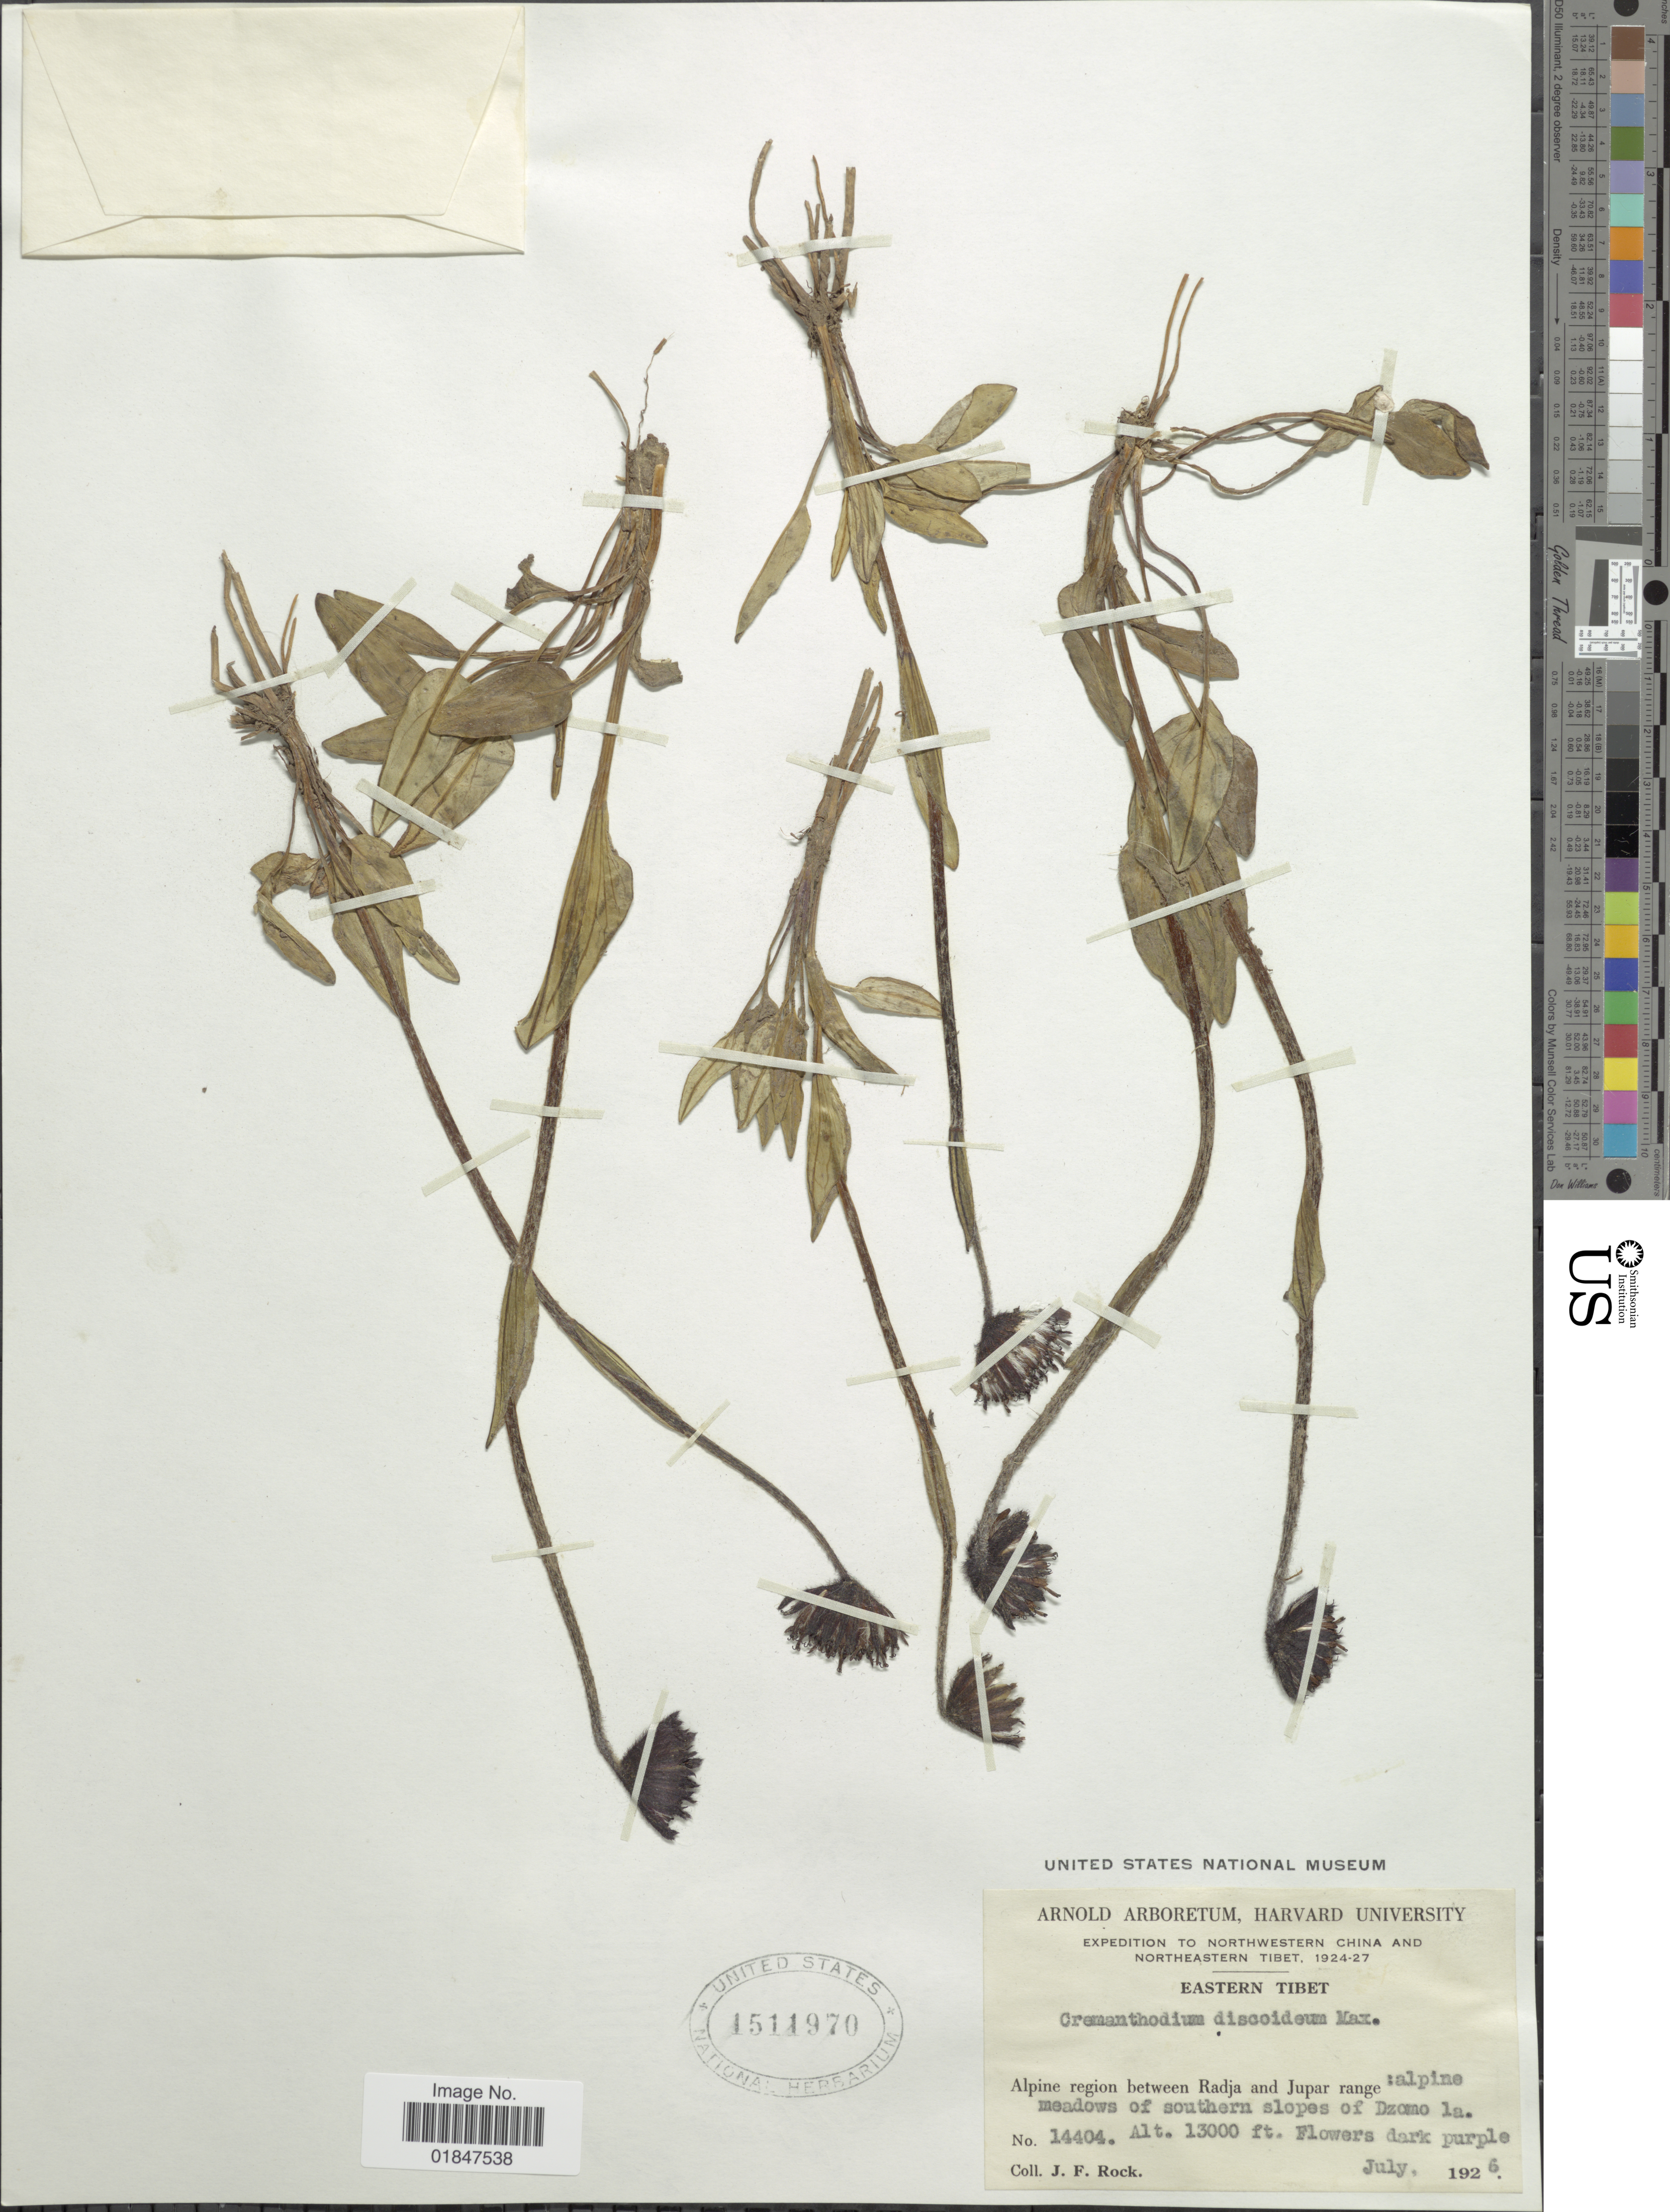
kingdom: Plantae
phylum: Tracheophyta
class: Magnoliopsida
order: Asterales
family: Asteraceae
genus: Cremanthodium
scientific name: Cremanthodium discoideum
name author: Maximowicz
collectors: J. Rock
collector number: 14404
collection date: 1926-07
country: China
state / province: Xizang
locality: Northwestern China and Northeastern Tibet, Alpine region between Radja and Jupar range: alpine meadows of southern slopes of Dzomo la.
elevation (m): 3962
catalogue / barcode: US 1511970